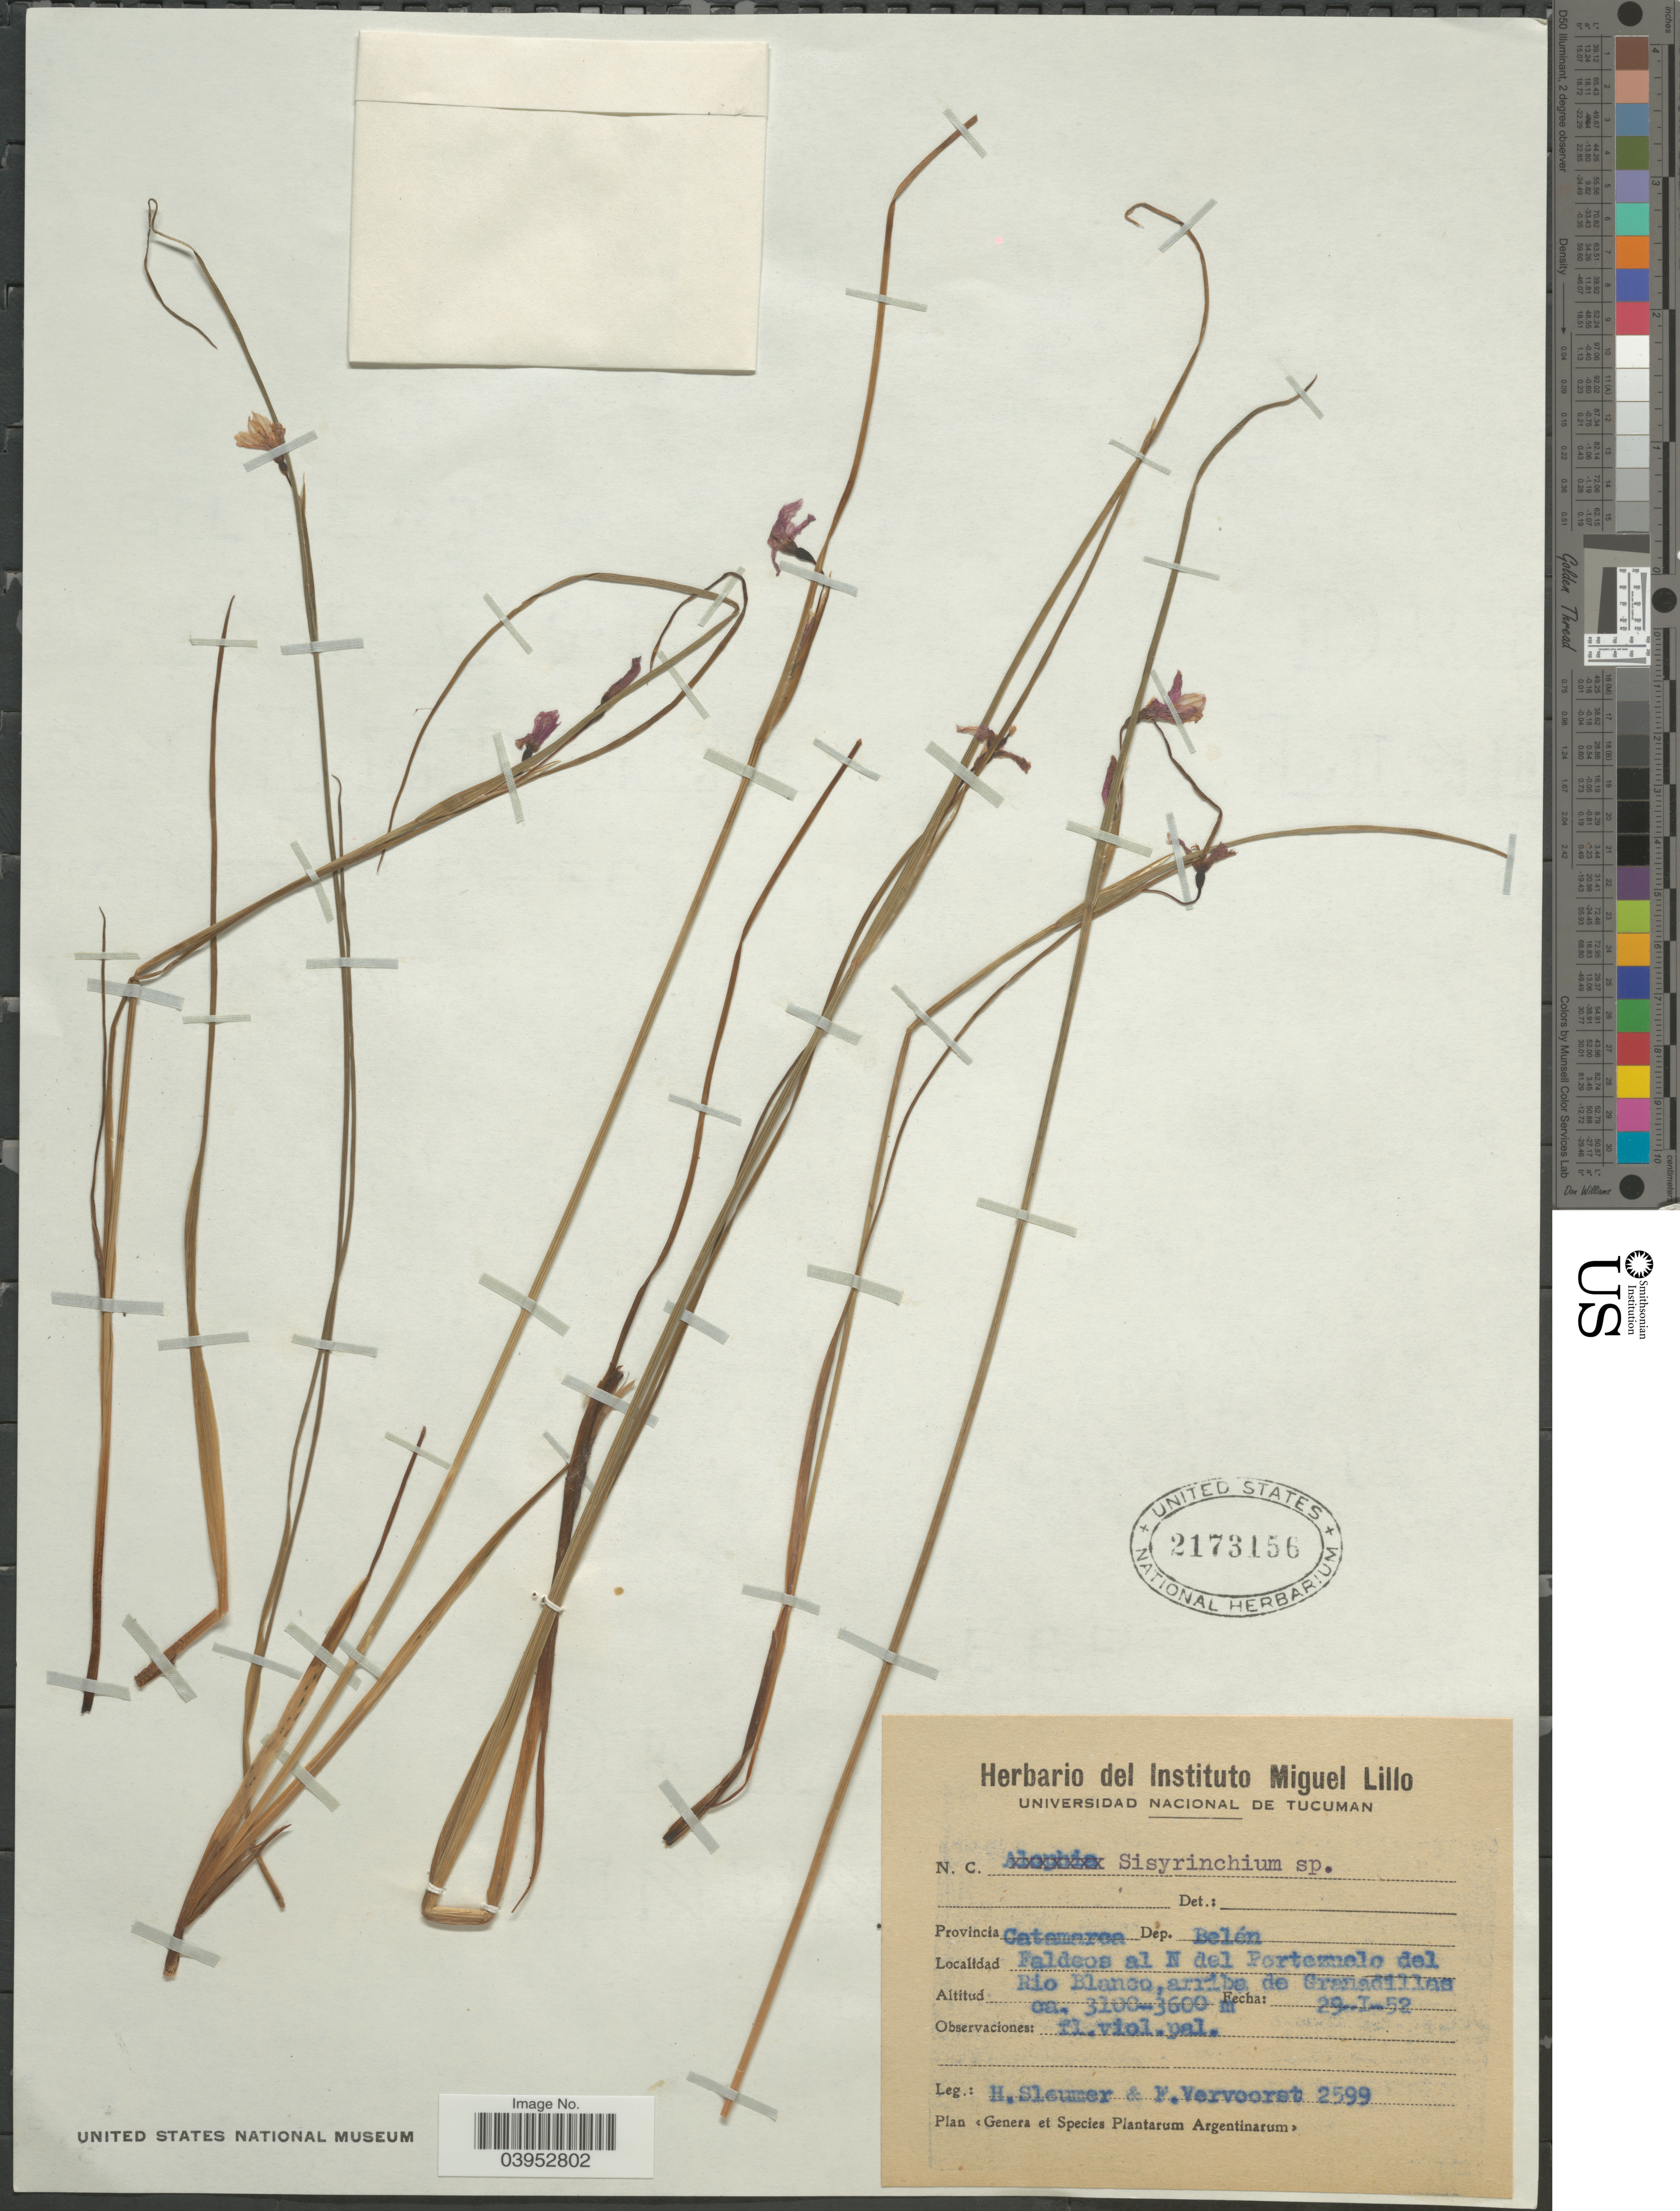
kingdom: Plantae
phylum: Tracheophyta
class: Liliopsida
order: Asparagales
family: Iridaceae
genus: Sisyrinchium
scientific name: Sisyrinchium sp.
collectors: H. O. Sleumer & F. Vervoorst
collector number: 2599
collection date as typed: Transcribed d/m/y: 29/1/52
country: Argentina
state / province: Catamarca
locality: Dep. Belén. Faldeos al N del Portezuelo del Rio Blanco, arriba de Granadillas.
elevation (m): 3100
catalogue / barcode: US 2173156